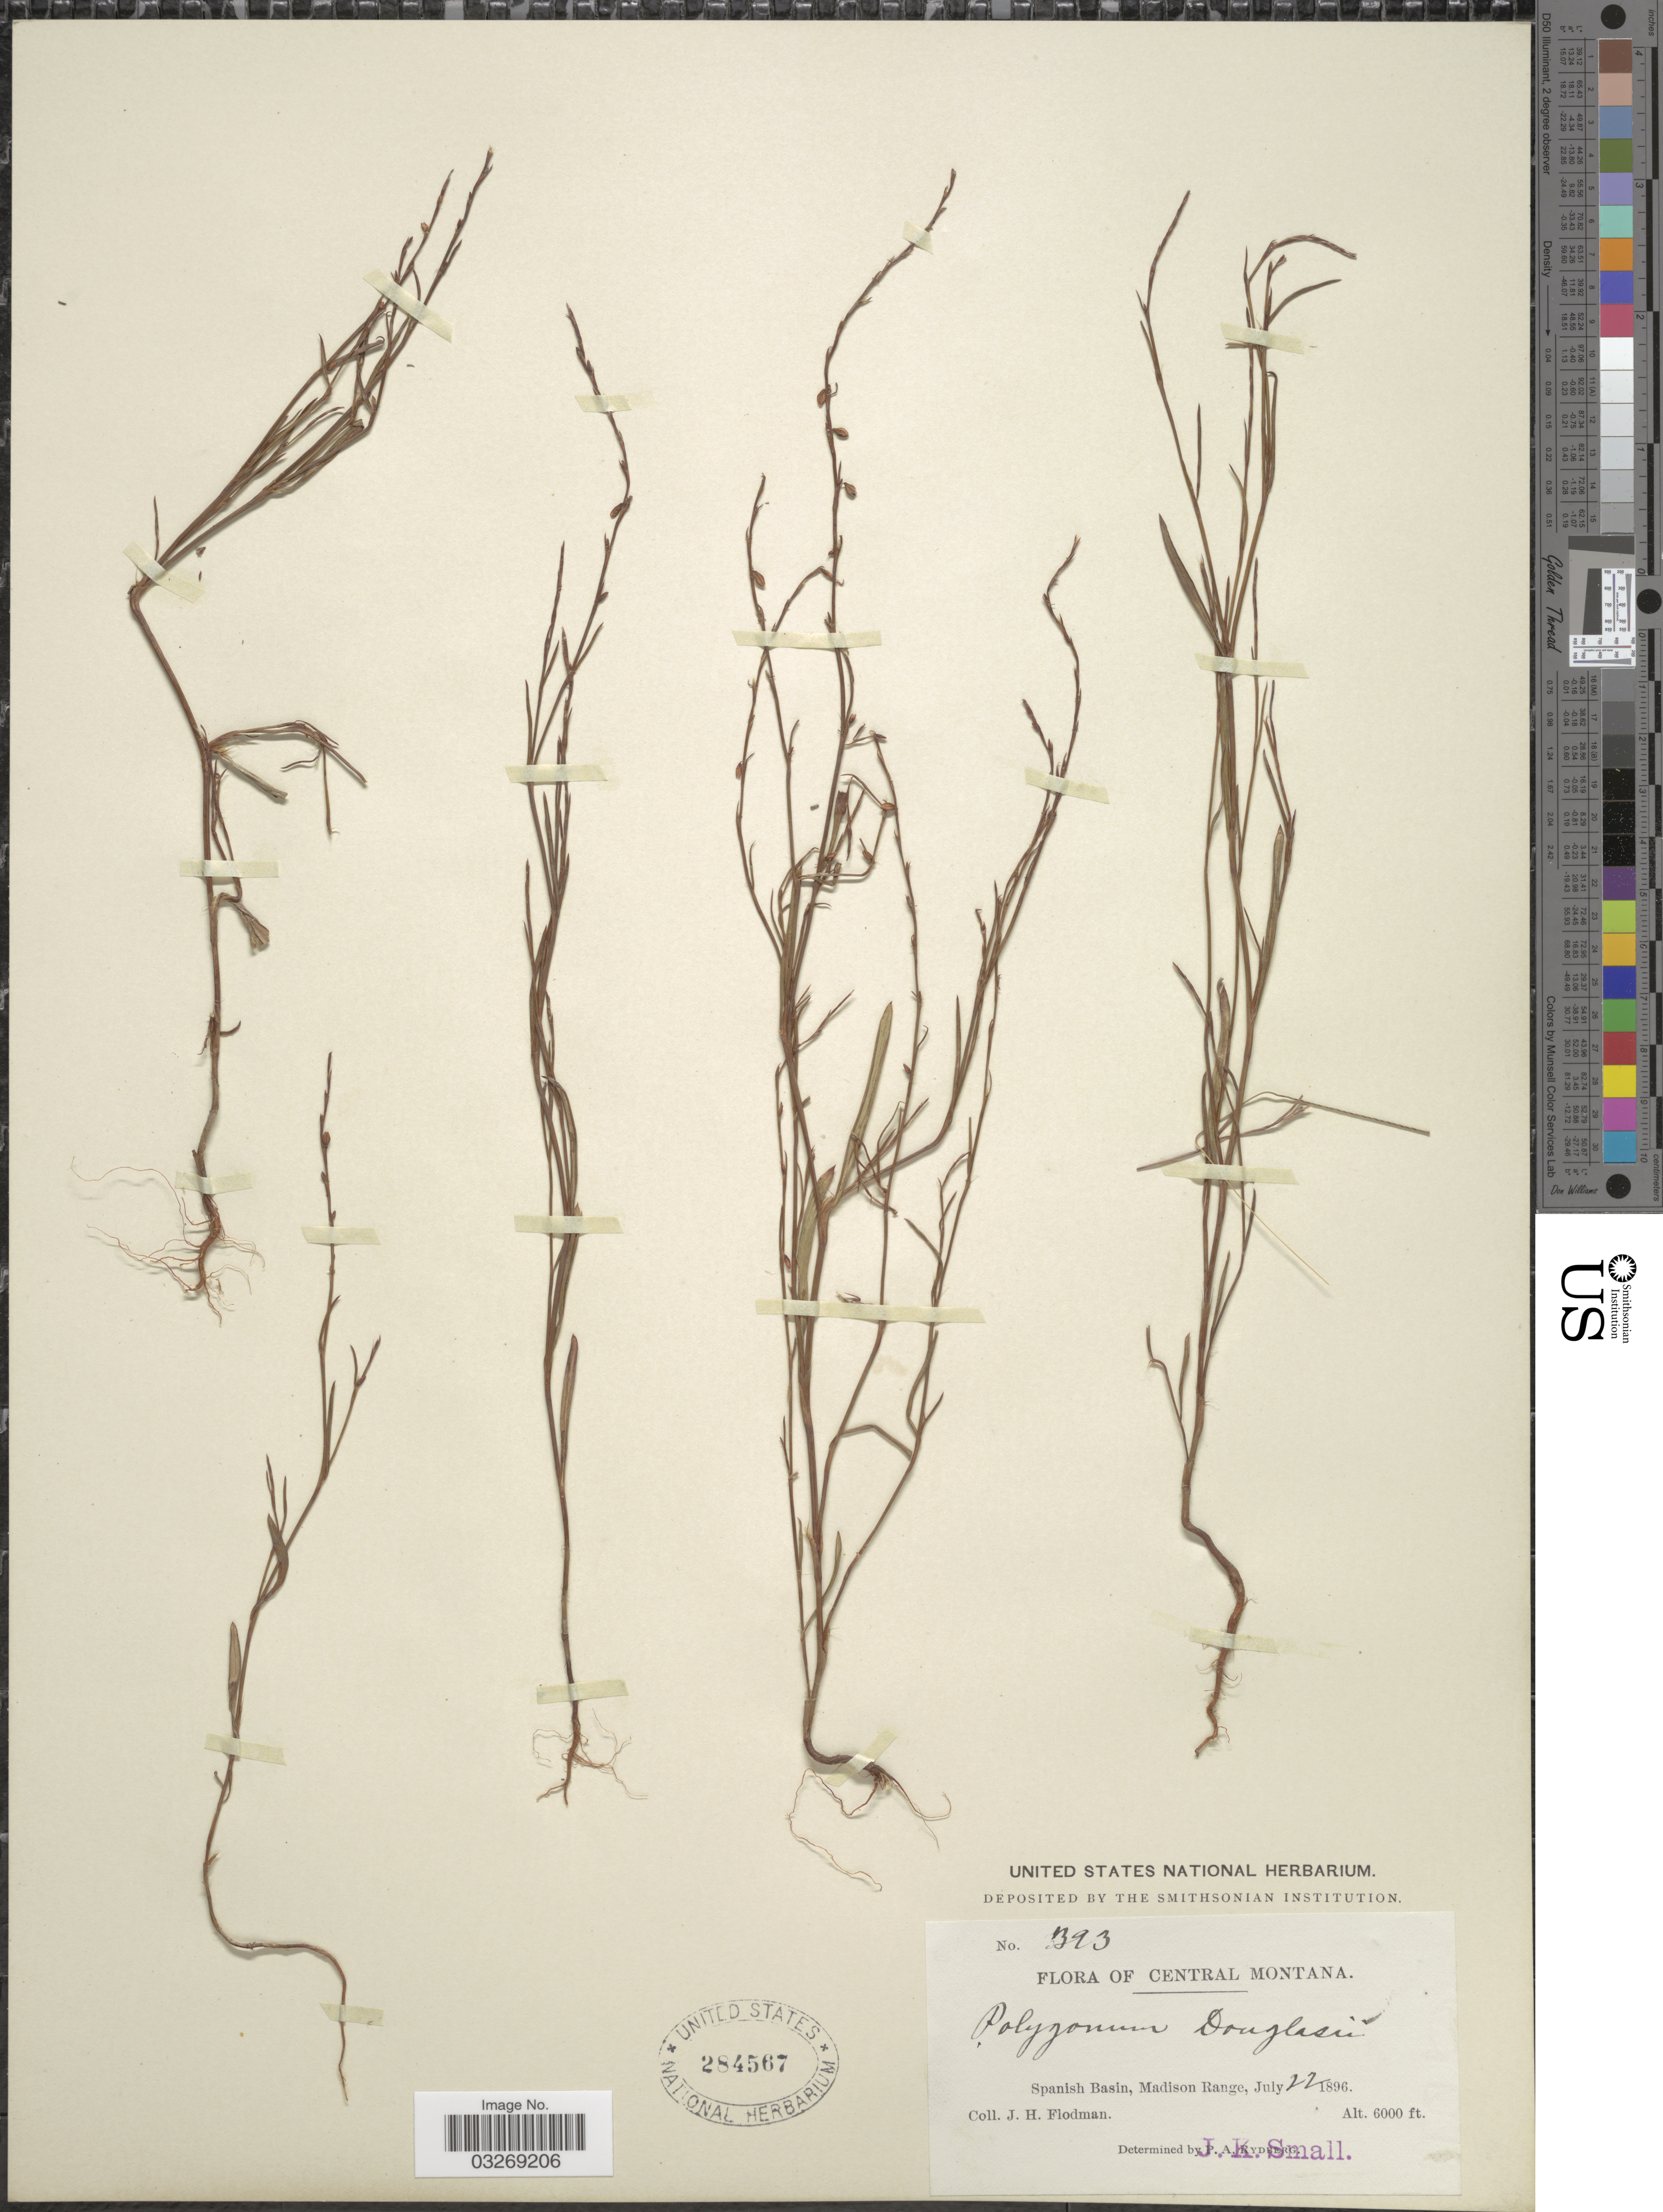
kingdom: Plantae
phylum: Tracheophyta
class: Magnoliopsida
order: Caryophyllales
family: Polygonaceae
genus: Polygonum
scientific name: Polygonum douglasii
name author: Greene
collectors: J. Flodman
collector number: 393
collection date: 1896-07-22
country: United States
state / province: Montana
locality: Central Montana. Spanish Basin, Madison Range.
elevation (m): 1829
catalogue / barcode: US 284567